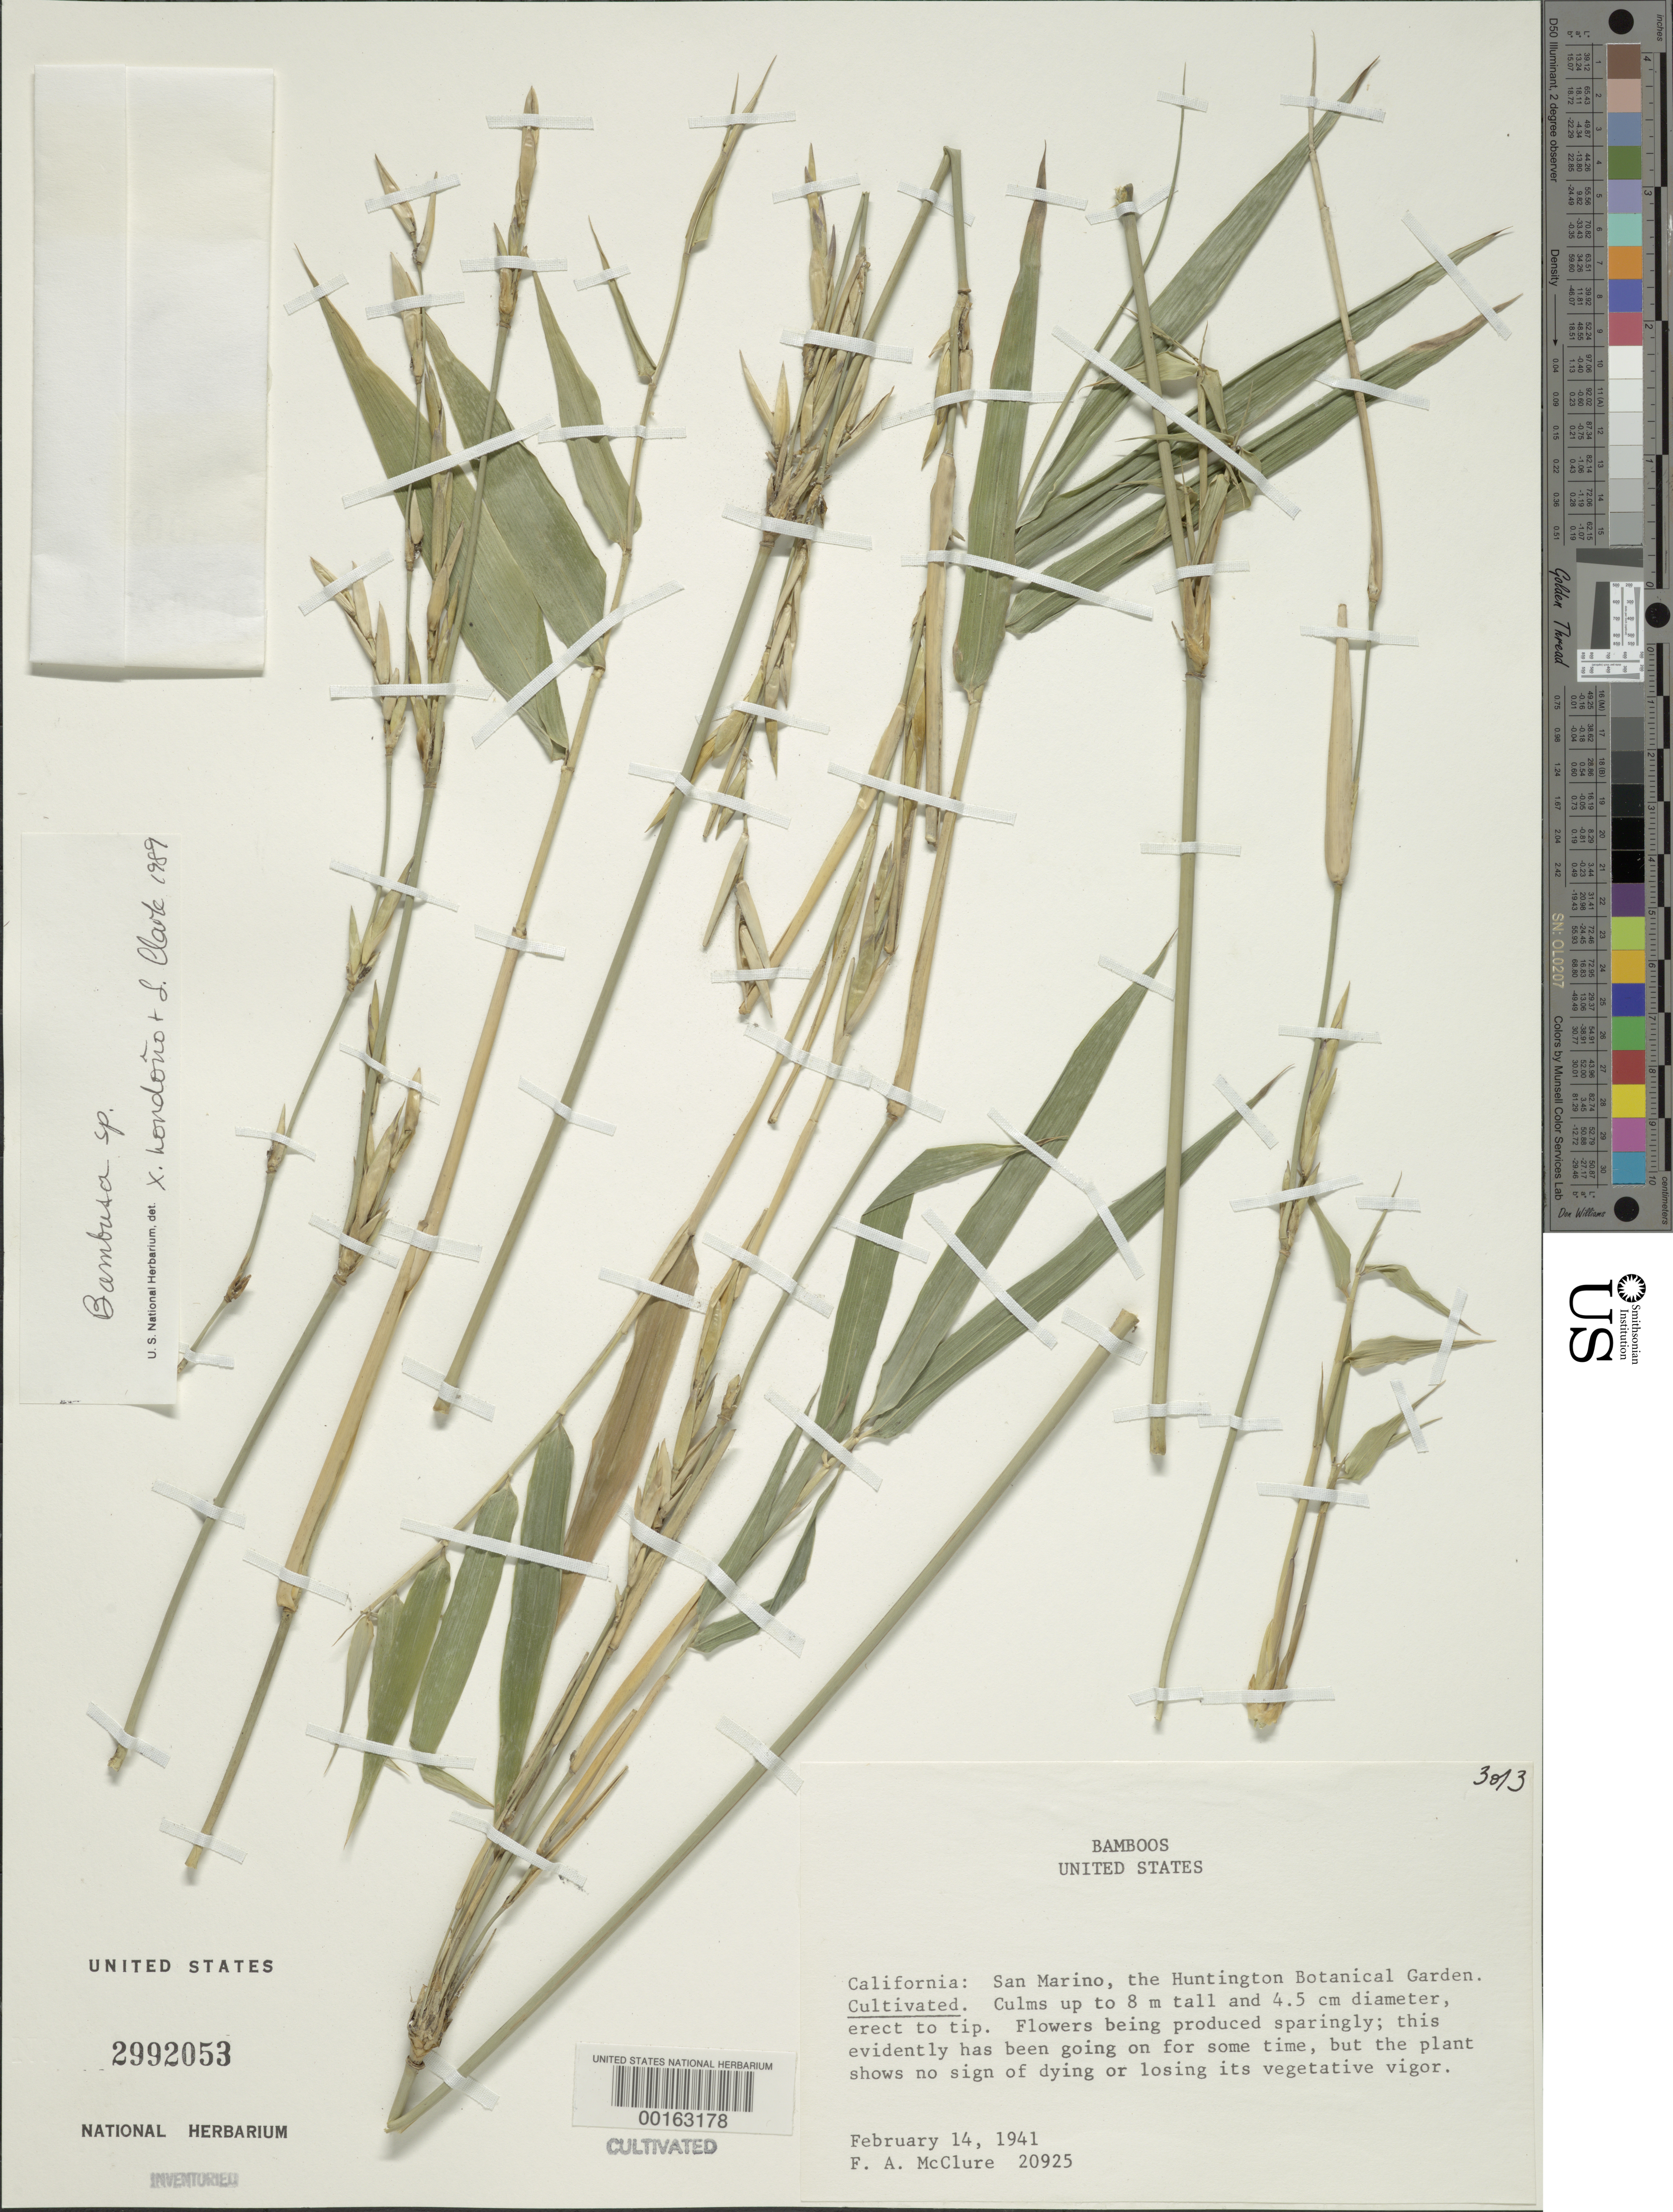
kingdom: Plantae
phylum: Tracheophyta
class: Liliopsida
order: Poales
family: Poaceae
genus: Bambusa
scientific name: Bambusa sp.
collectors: F. A. McClure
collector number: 20925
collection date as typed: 14 Feb 1941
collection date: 1941-02-14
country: United States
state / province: California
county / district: Los Angeles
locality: San marino, huntington botanic garden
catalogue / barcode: US 2992053